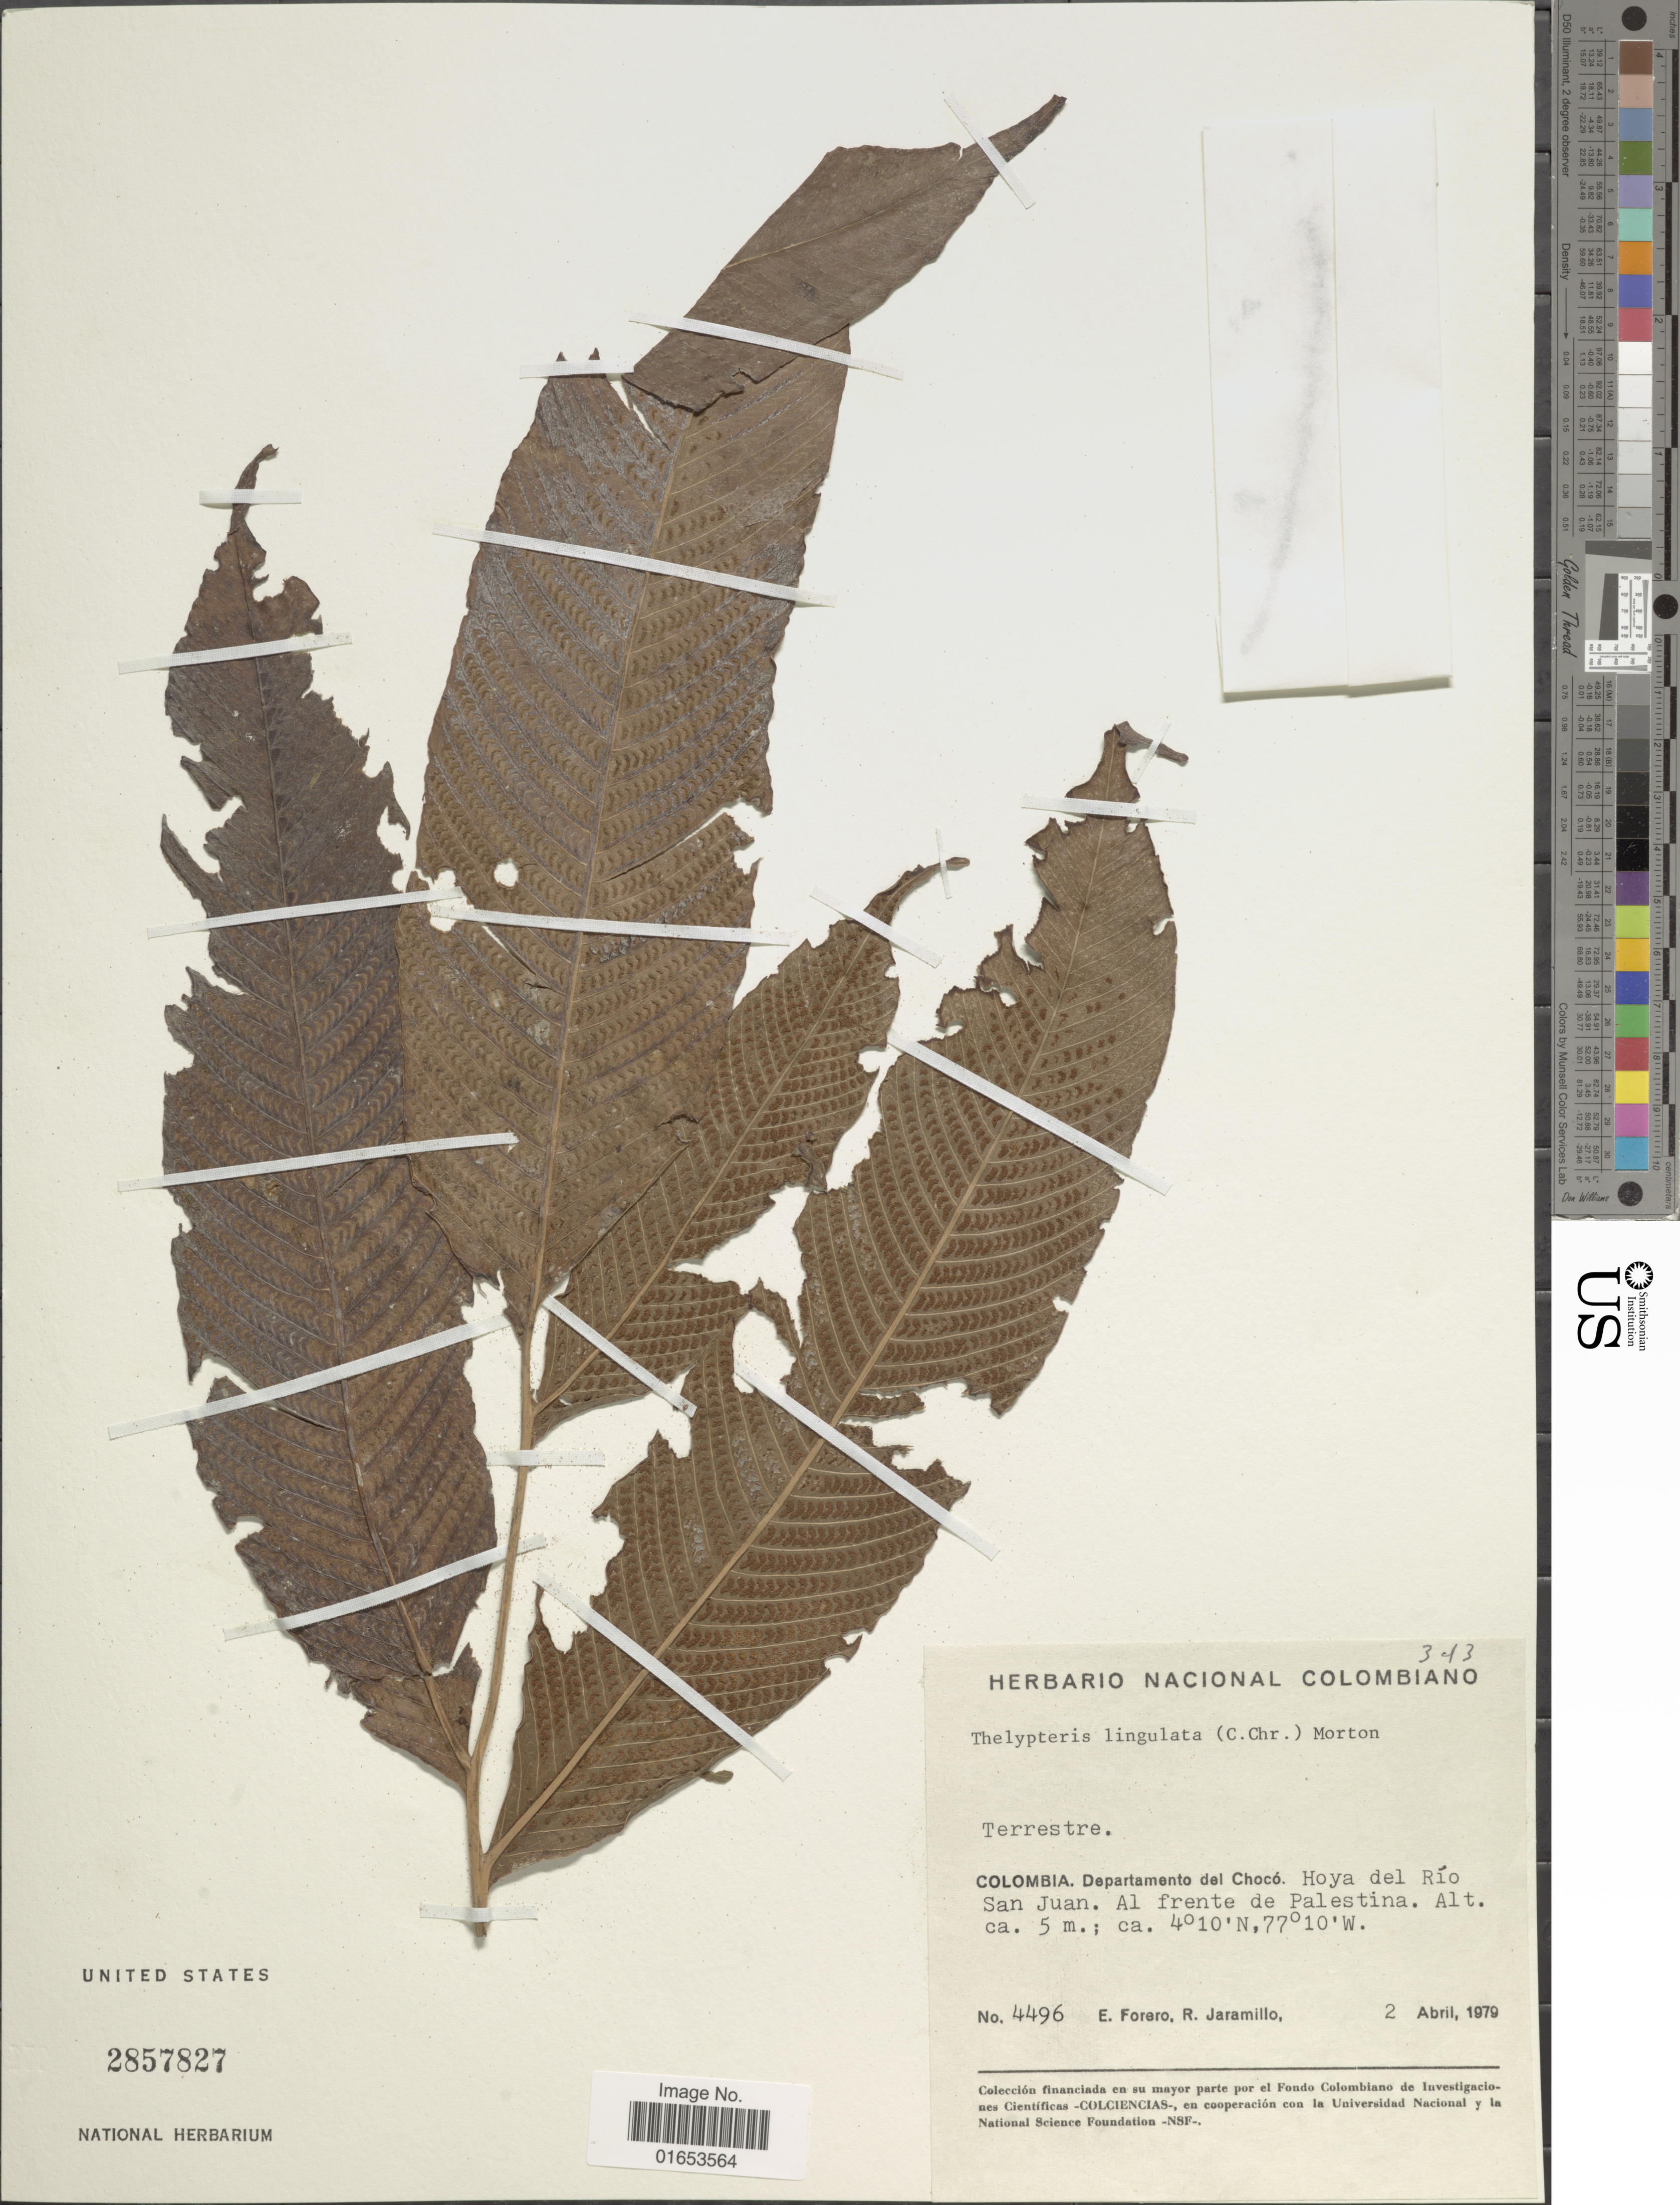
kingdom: Plantae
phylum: Tracheophyta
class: Polypodiopsida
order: Polypodiales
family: Thelypteridaceae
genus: Meniscium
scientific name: Meniscium lingulatum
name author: (C. Chr.) Pic. Serm.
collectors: E. Forero & R. Jaramillo M.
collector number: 4496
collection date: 1979-04-02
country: Colombia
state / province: Chocó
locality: Hoya del Río San Juan. Al frente de Palestina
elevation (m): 5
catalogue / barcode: US 2857827